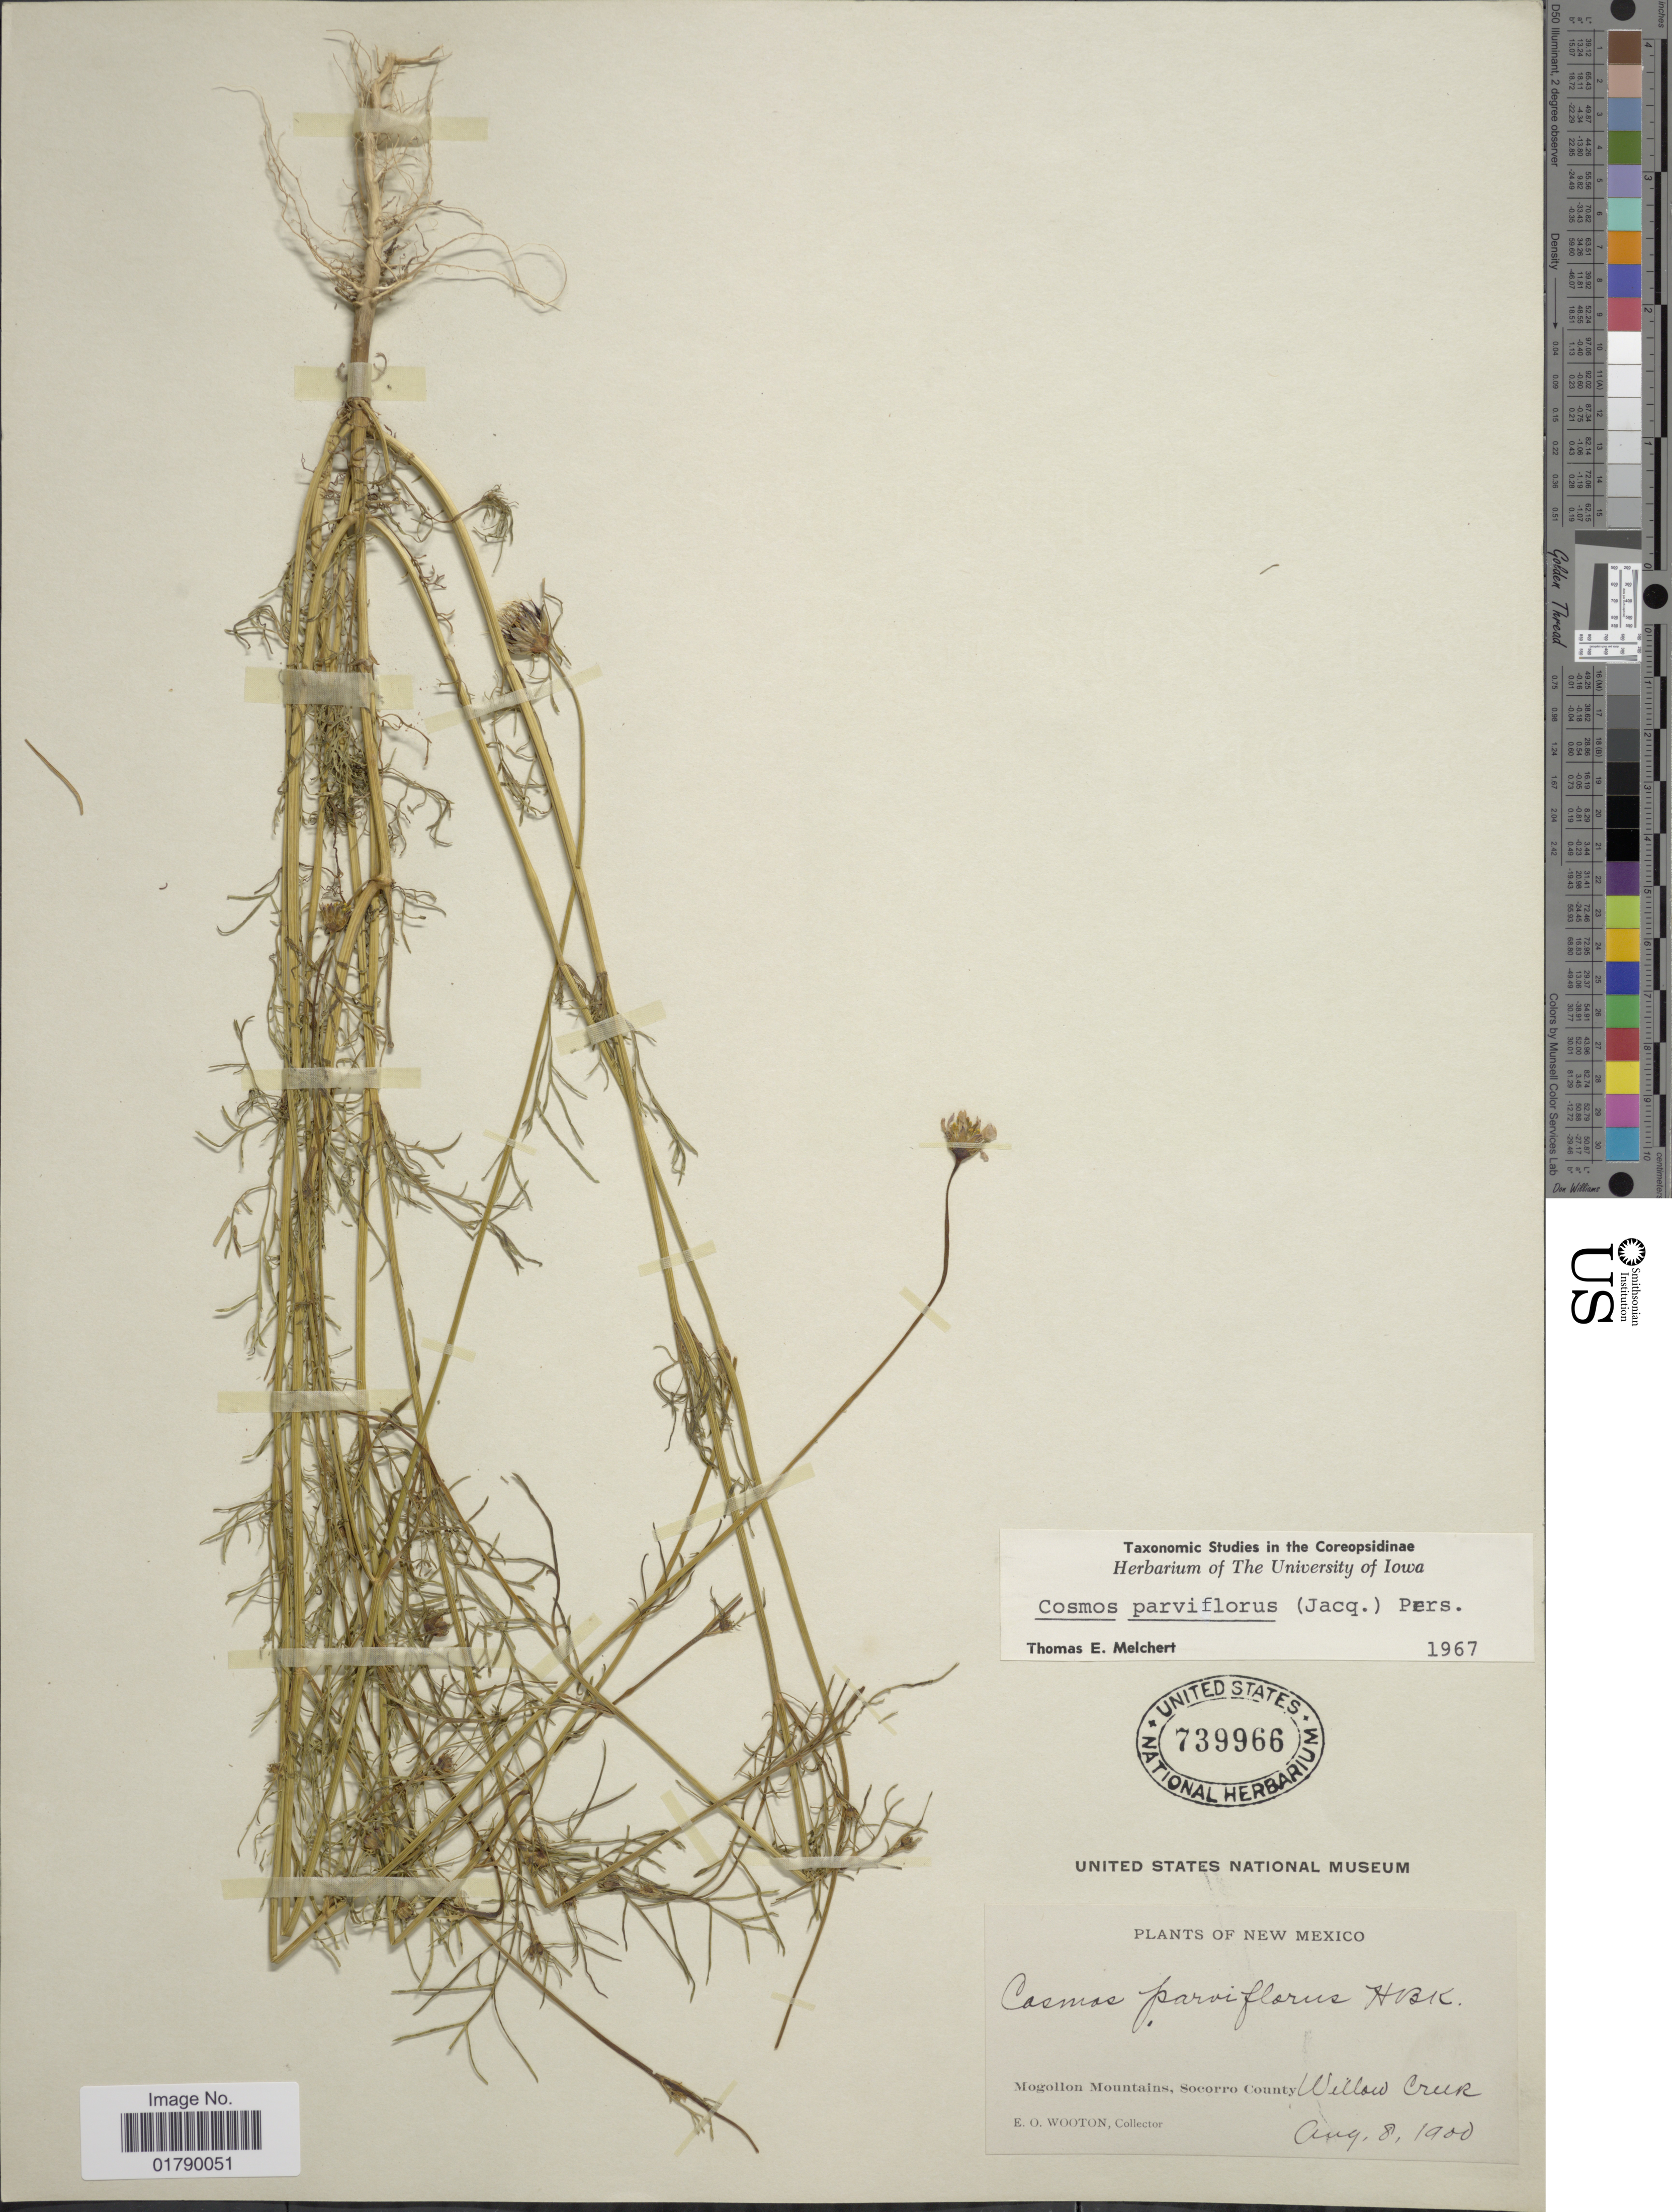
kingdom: Plantae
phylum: Tracheophyta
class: Magnoliopsida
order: Asterales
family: Asteraceae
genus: Cosmos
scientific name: Cosmos parviflorus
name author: (Jacq.) Pers.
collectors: E. O. Wooton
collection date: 1900-08-08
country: United States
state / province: New Mexico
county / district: Socorro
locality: Mogollon Mountains, Willow Creek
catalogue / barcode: US 739966